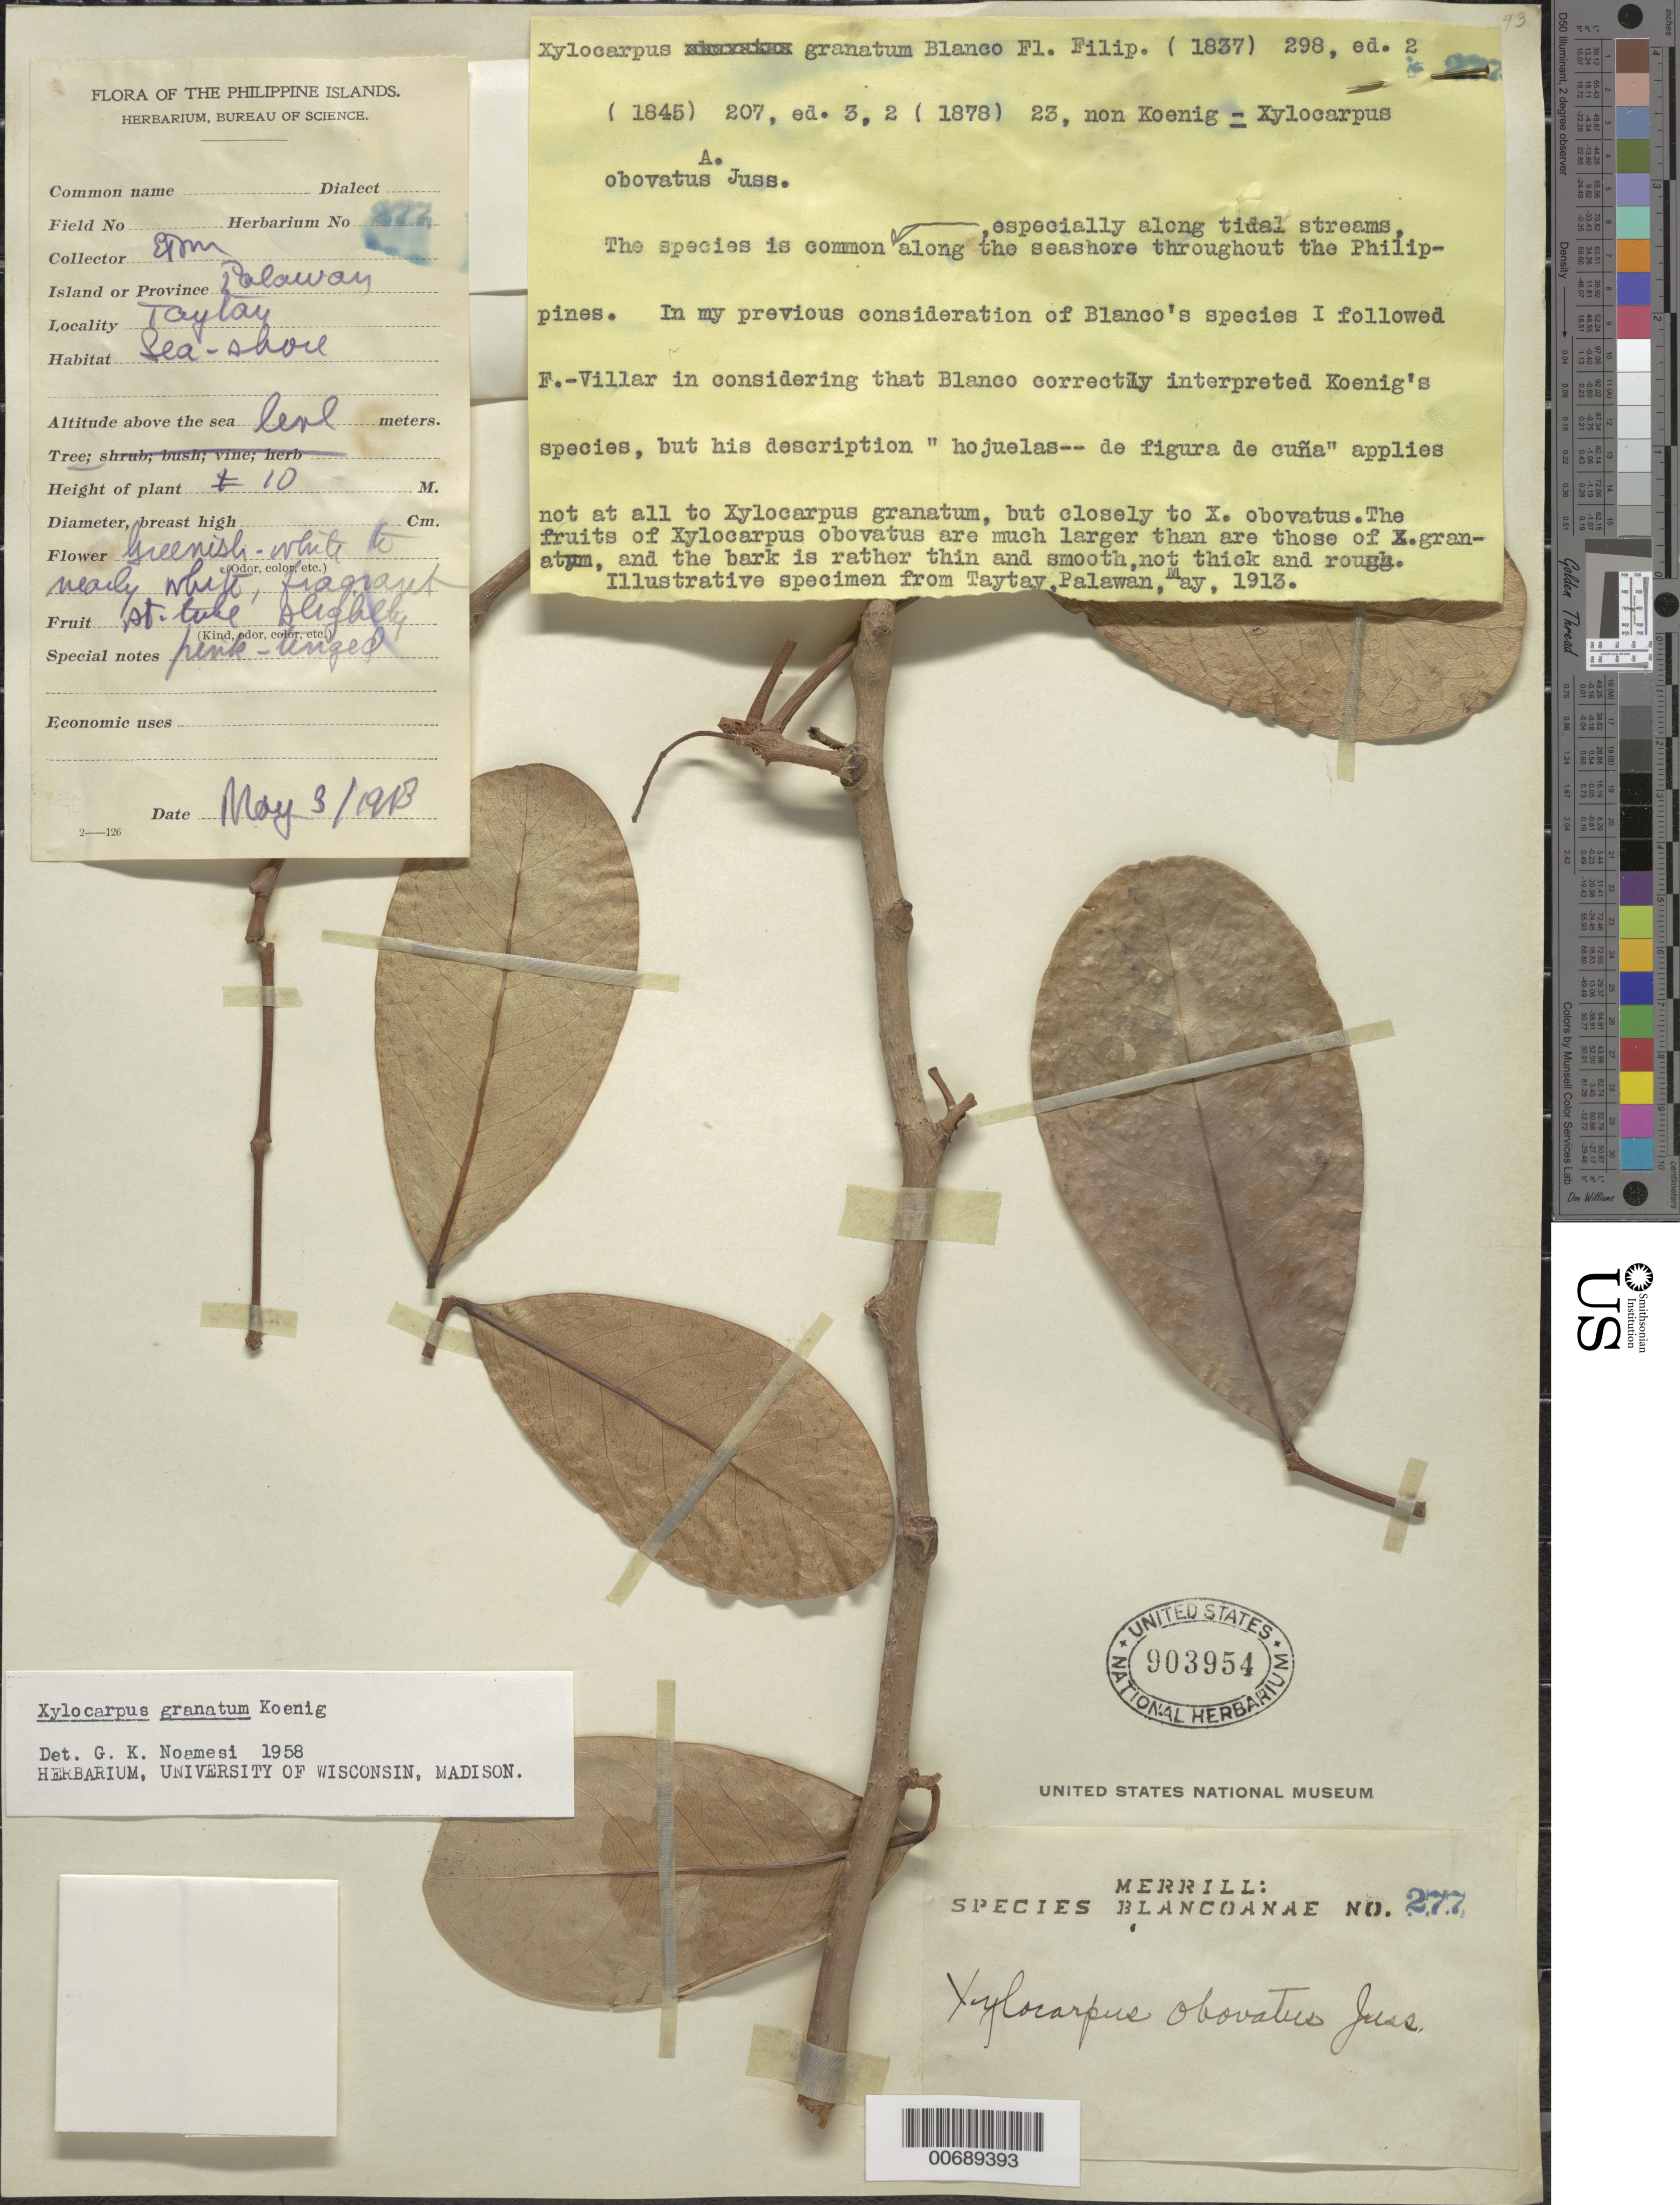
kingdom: Plantae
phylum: Tracheophyta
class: Magnoliopsida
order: Sapindales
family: Meliaceae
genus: Xylocarpus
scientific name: Xylocarpus granatum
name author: J. Koenig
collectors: E. D. Merrill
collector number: Sp. Blancoan. 0277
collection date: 1913-05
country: Philippines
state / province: Mimaropa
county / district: Palawan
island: Luzon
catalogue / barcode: US 903954